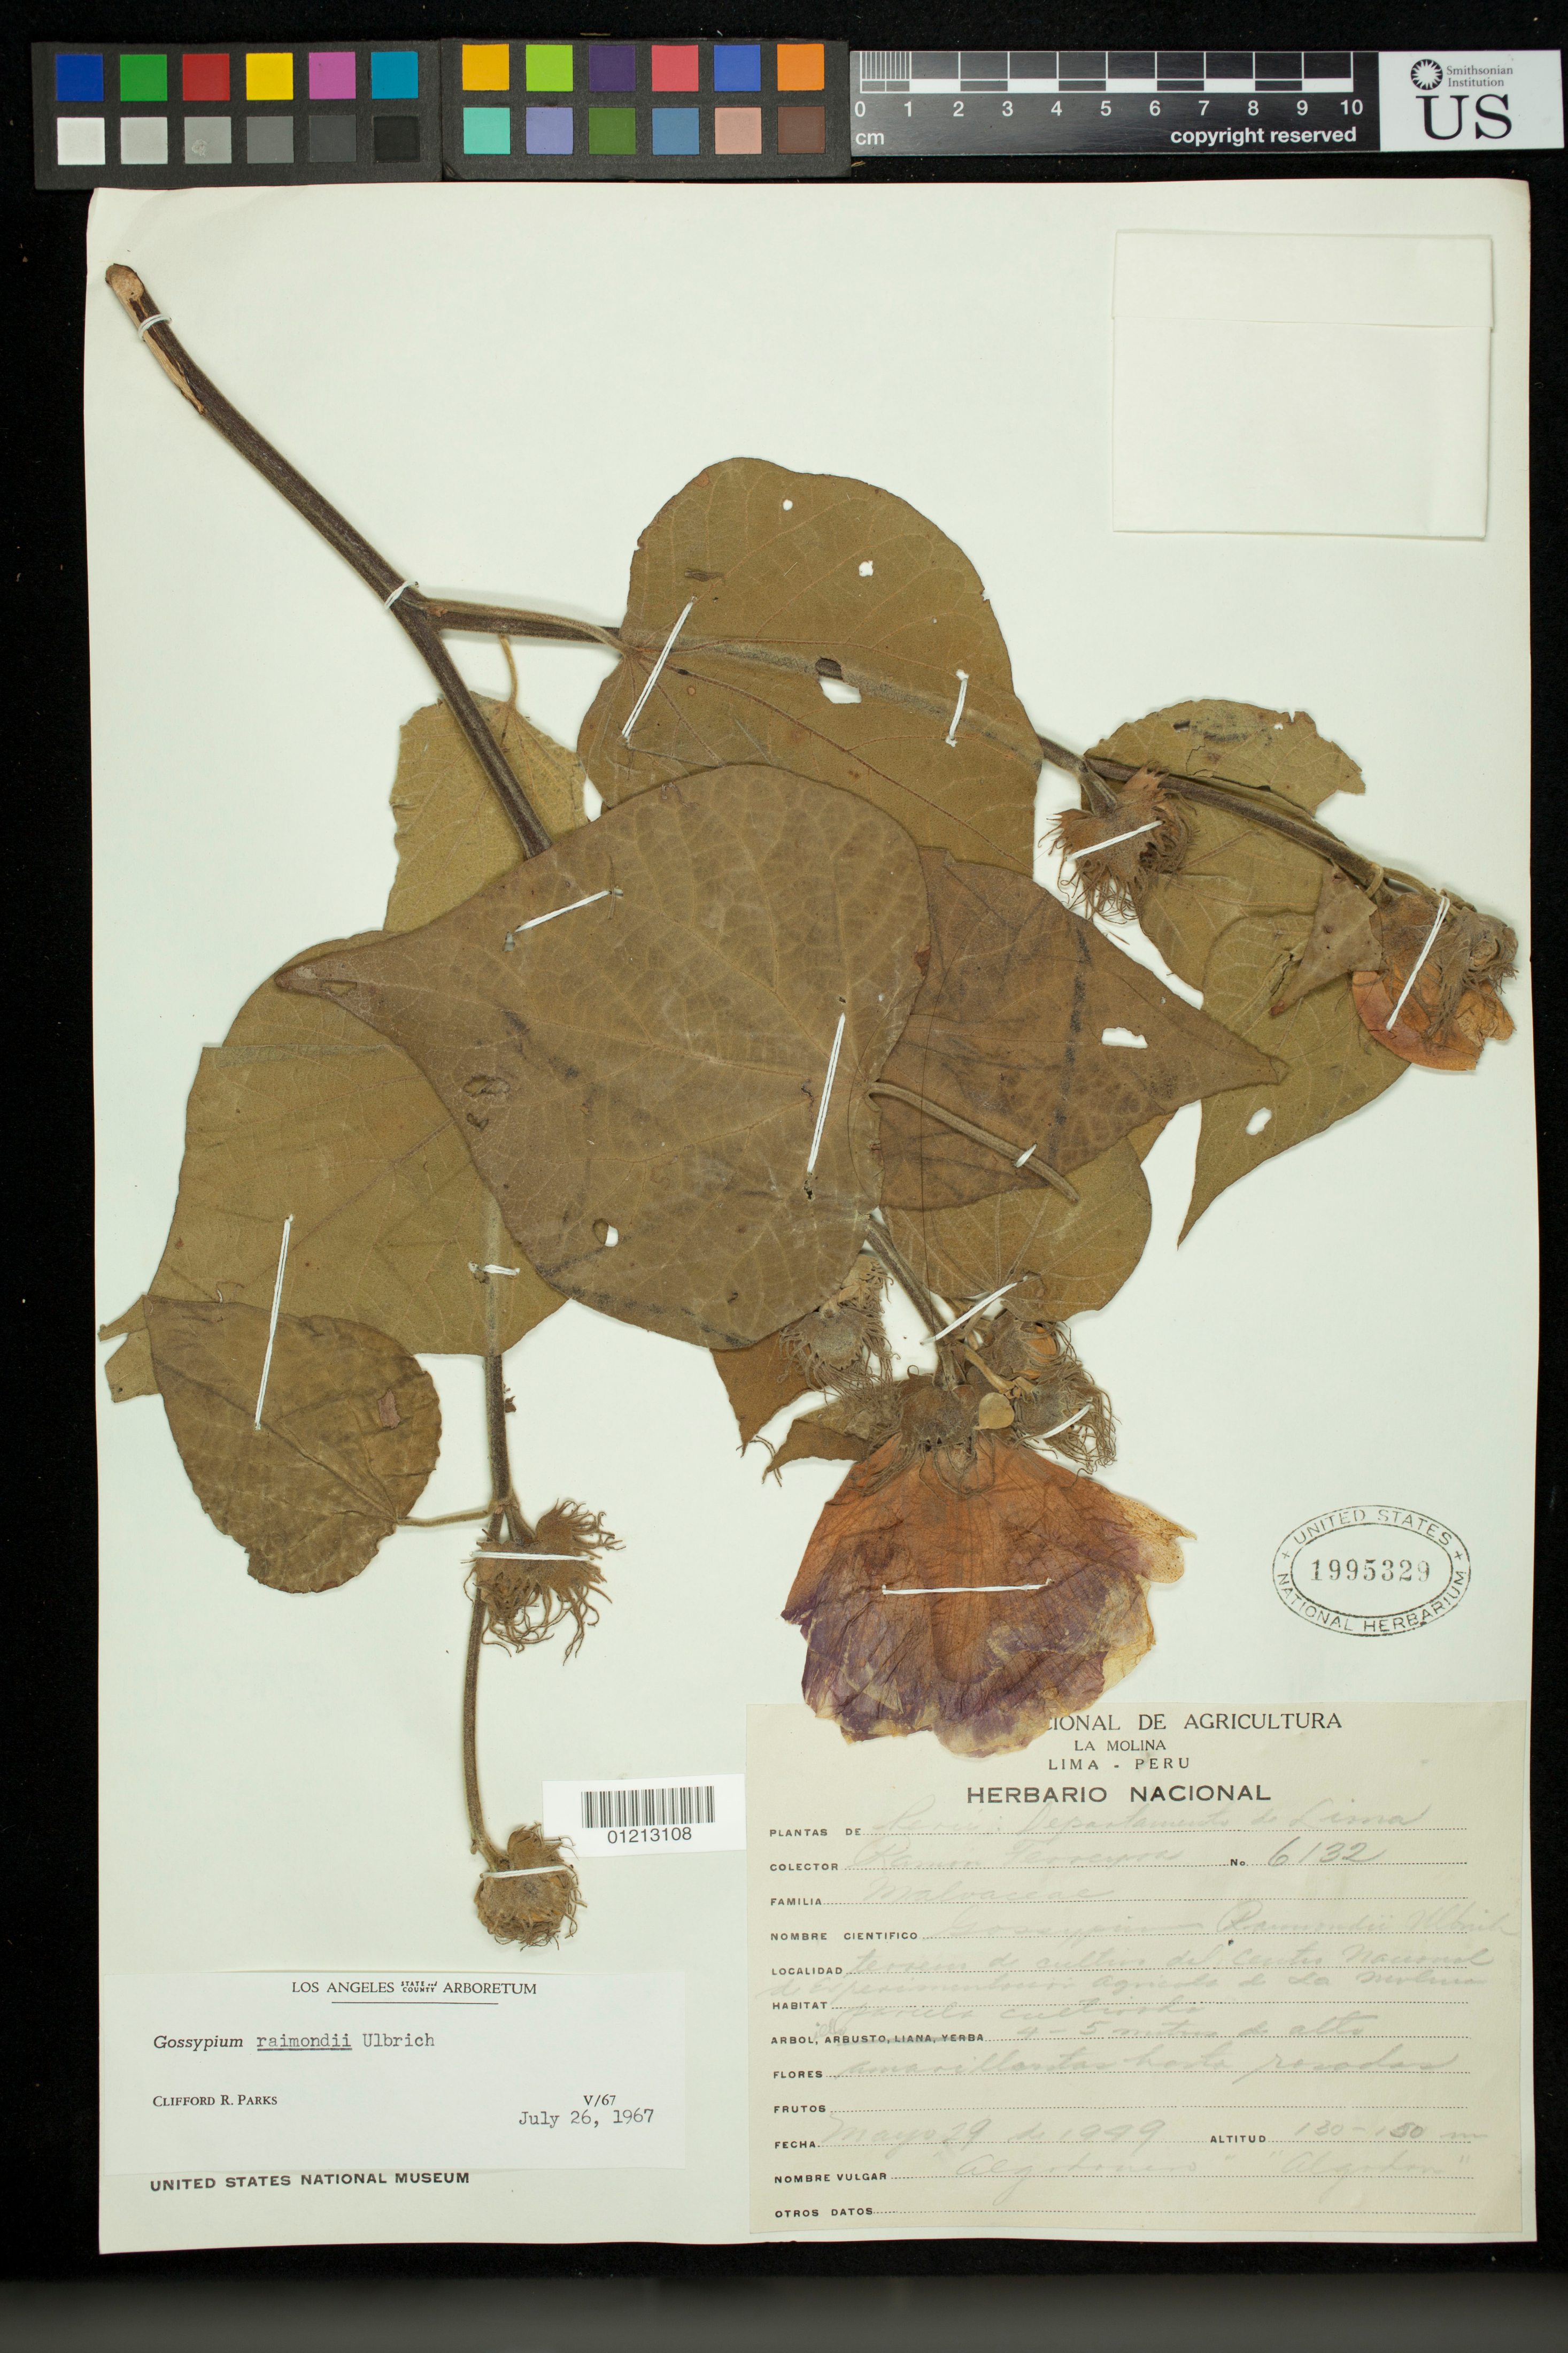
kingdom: Plantae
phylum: Tracheophyta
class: Magnoliopsida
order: Malvales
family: Malvaceae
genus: Gossypium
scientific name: Gossypium raimondii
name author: Ulbr.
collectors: R. A. Ferreyra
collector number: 6132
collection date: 1949-05-29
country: Peru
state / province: Lima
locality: terrenos de cultivo del Centro Nacional de Experimentacion Agricola de la molina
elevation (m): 130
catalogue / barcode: US 1995329